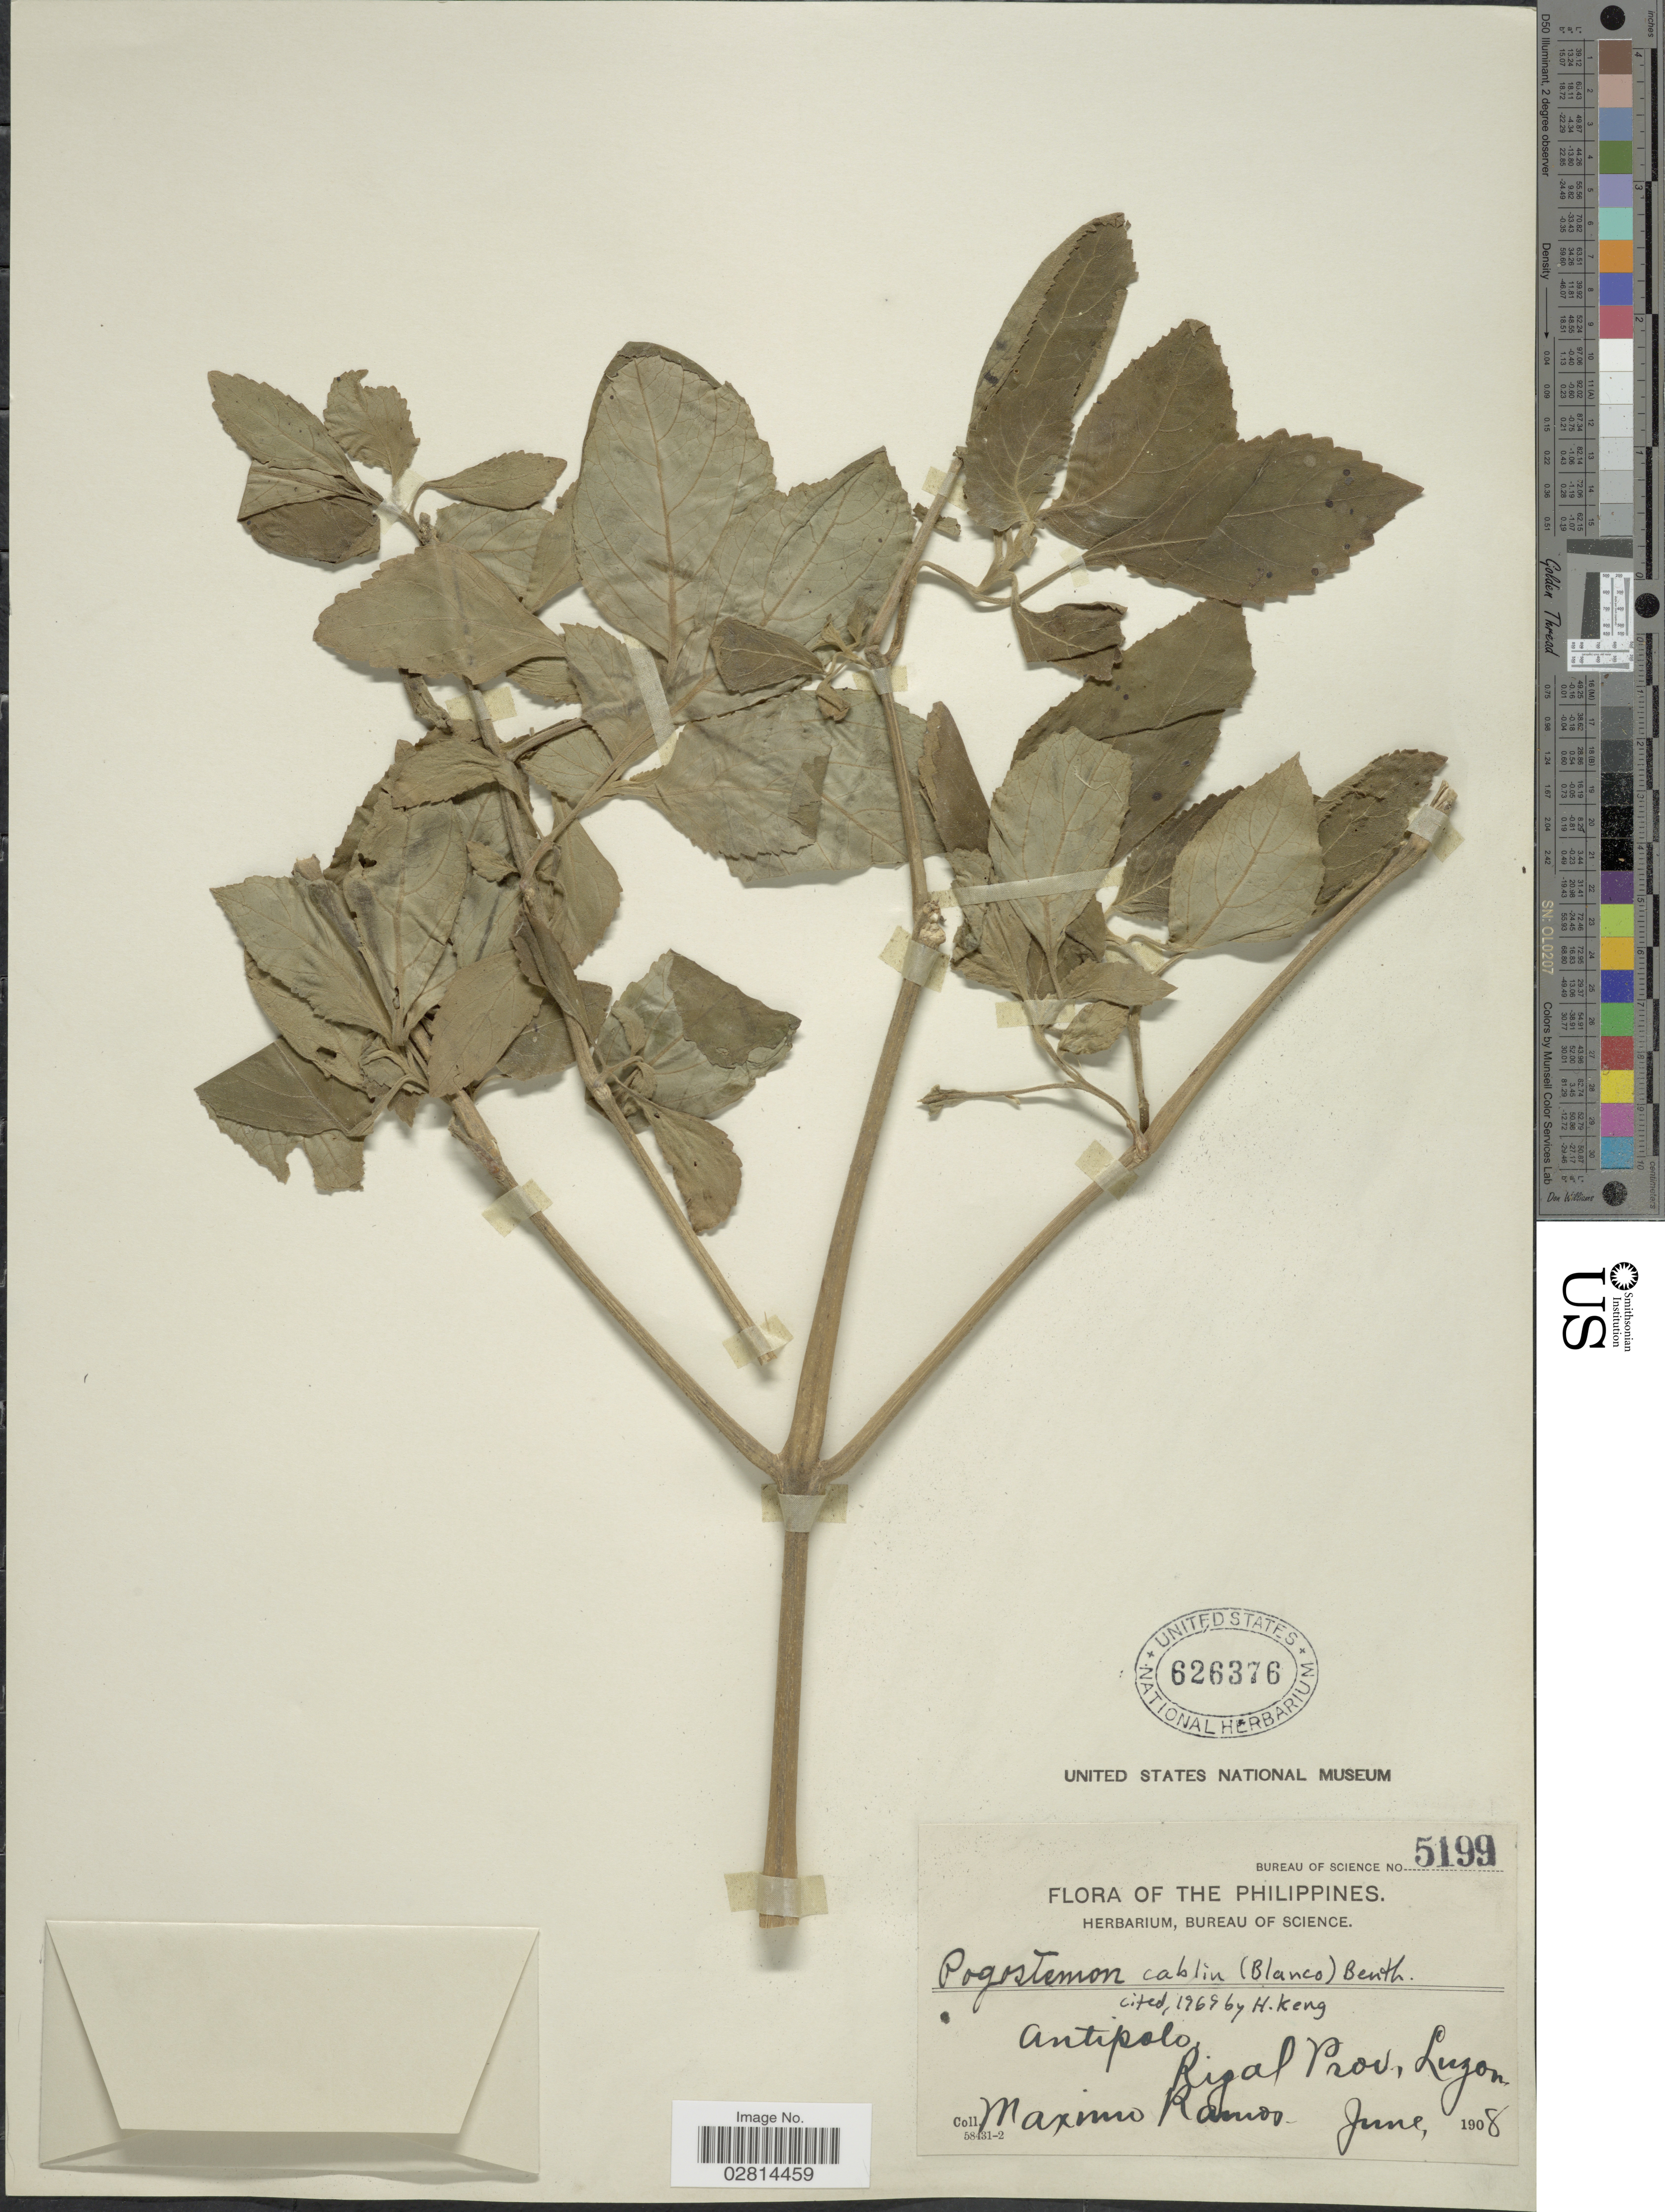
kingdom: Plantae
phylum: Tracheophyta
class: Magnoliopsida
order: Lamiales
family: Lamiaceae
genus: Pogostemon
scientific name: Pogostemon cablin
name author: (Blanco) Benth.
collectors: M. Ramos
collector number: Bureau of Science 5199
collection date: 1908-06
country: Philippines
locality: Antipolo. Rizal Prov., Luzon.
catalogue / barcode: US 626376